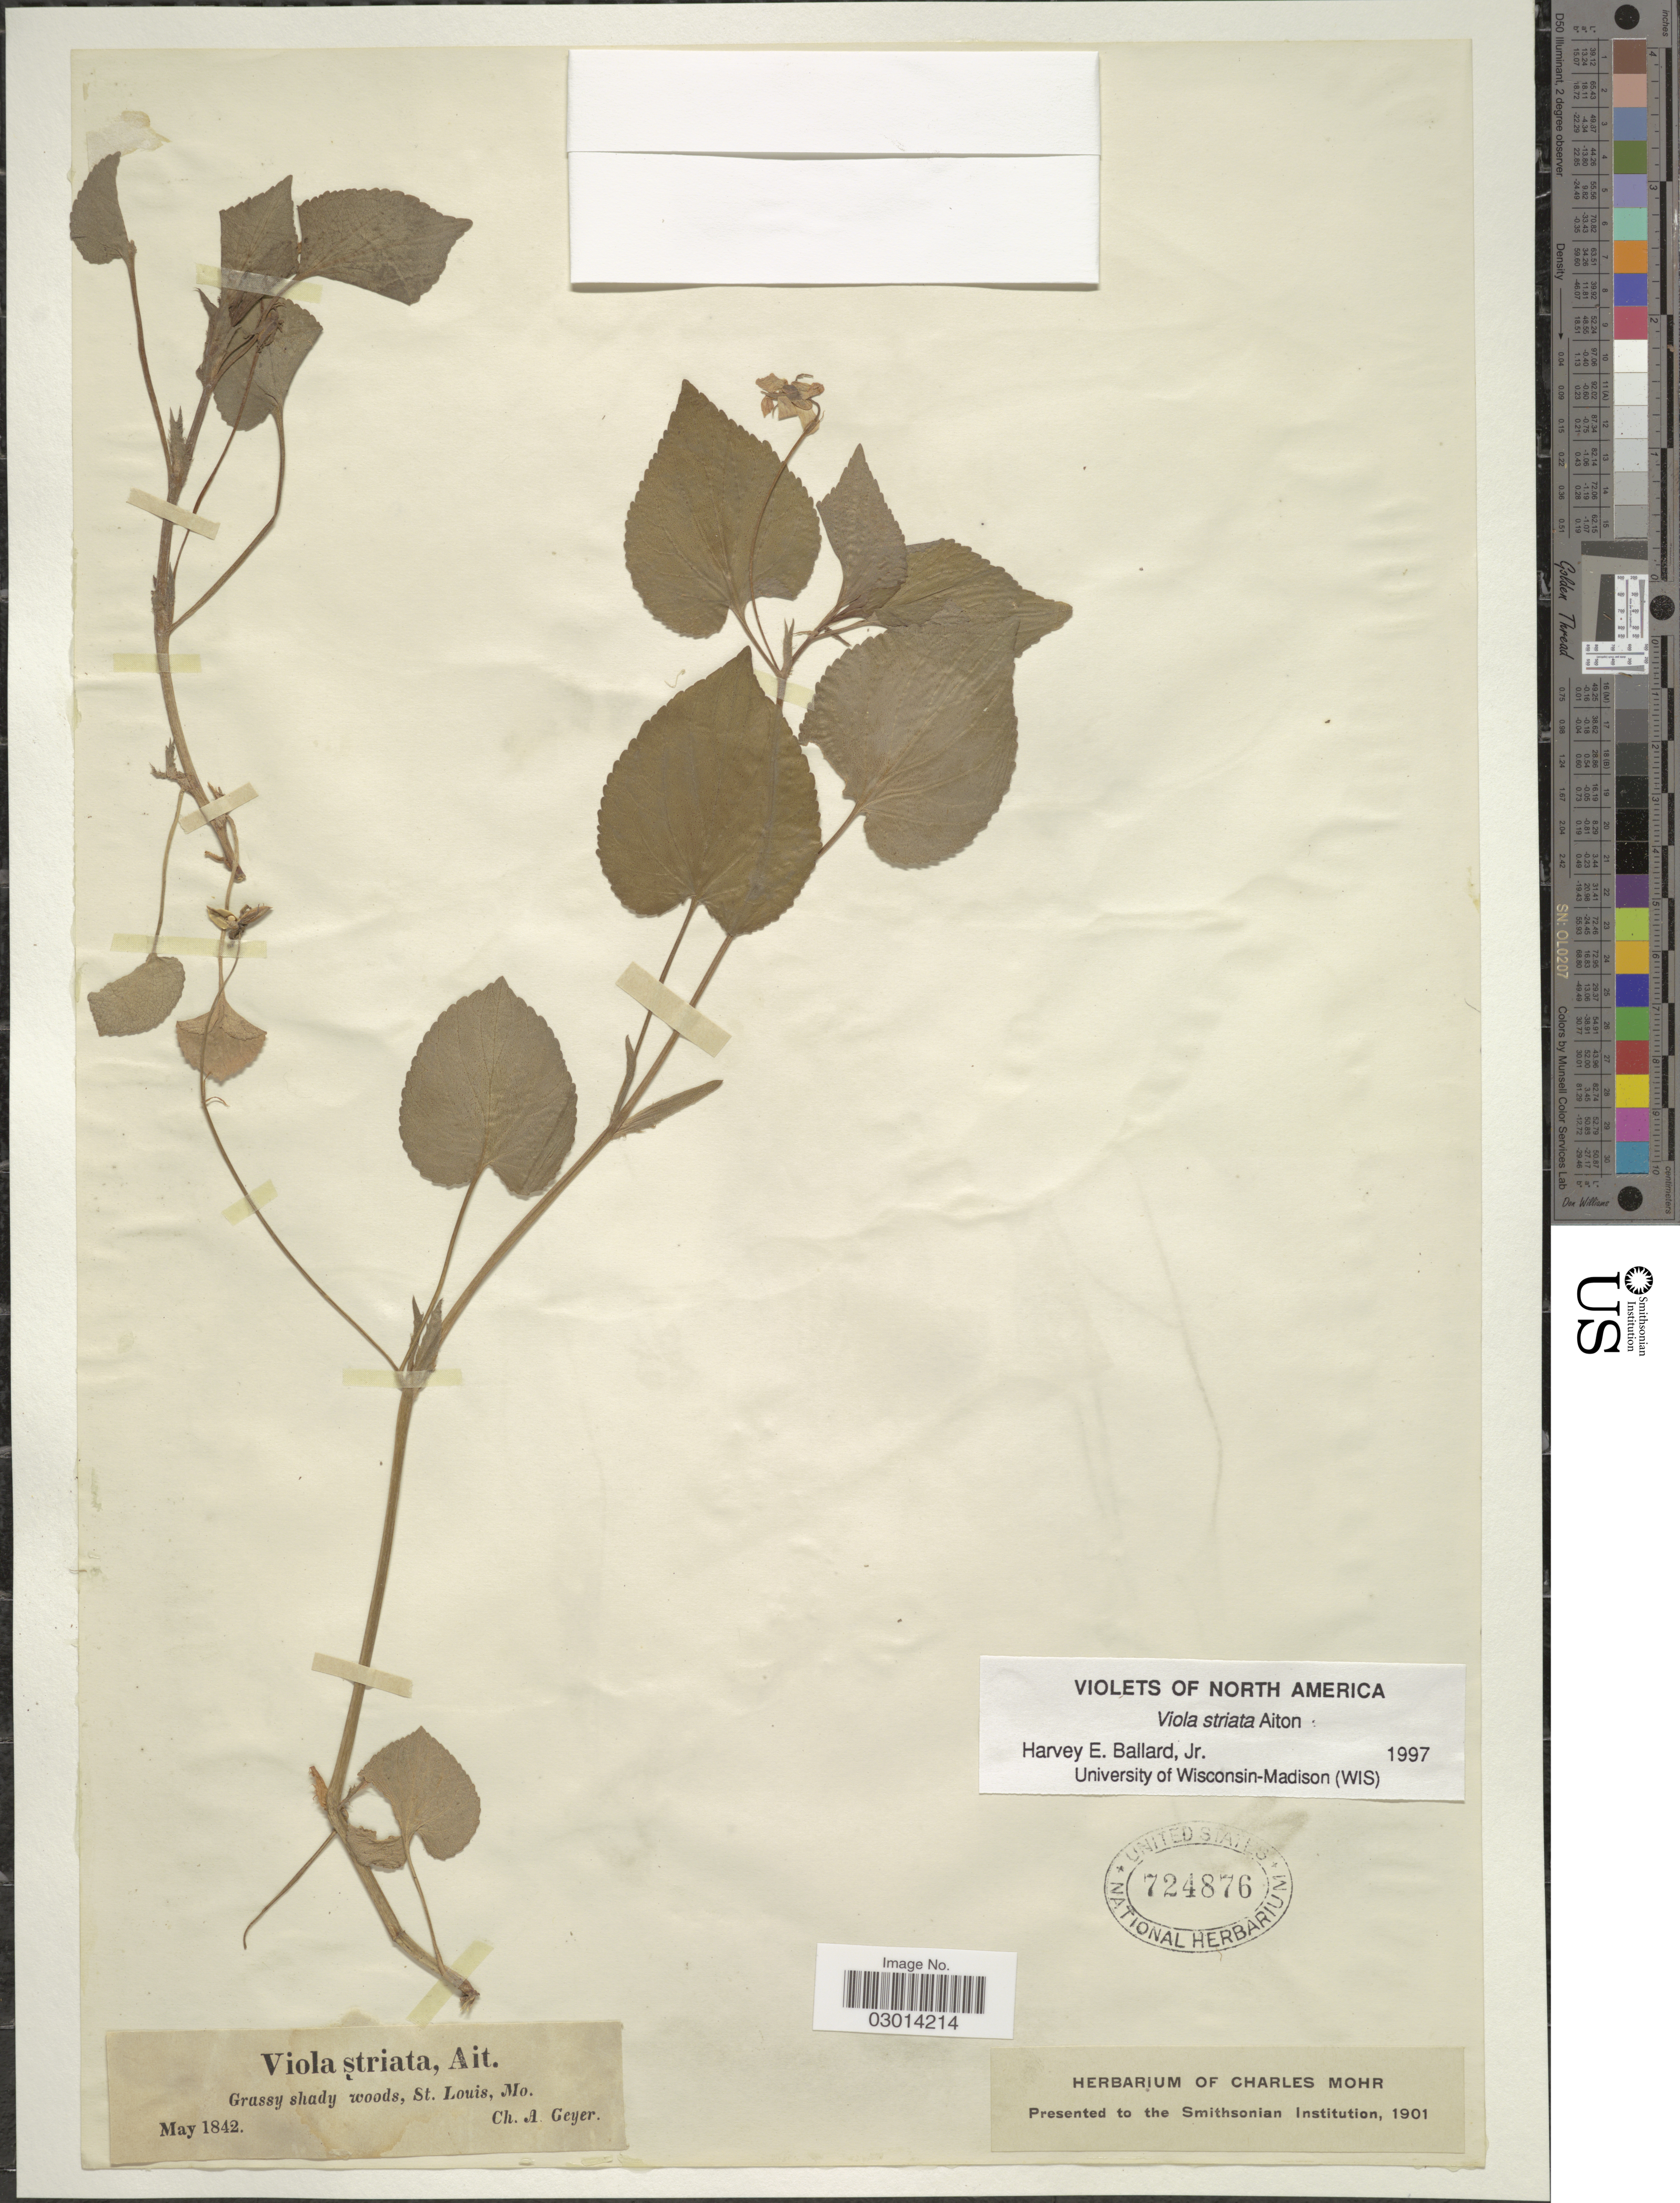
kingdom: Plantae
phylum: Tracheophyta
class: Magnoliopsida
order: Malpighiales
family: Violaceae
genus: Viola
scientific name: Viola rostrata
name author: Pursh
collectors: C. A. Geyer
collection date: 1842-05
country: United States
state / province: Missouri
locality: St. Louis, Mo.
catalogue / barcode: US 724876